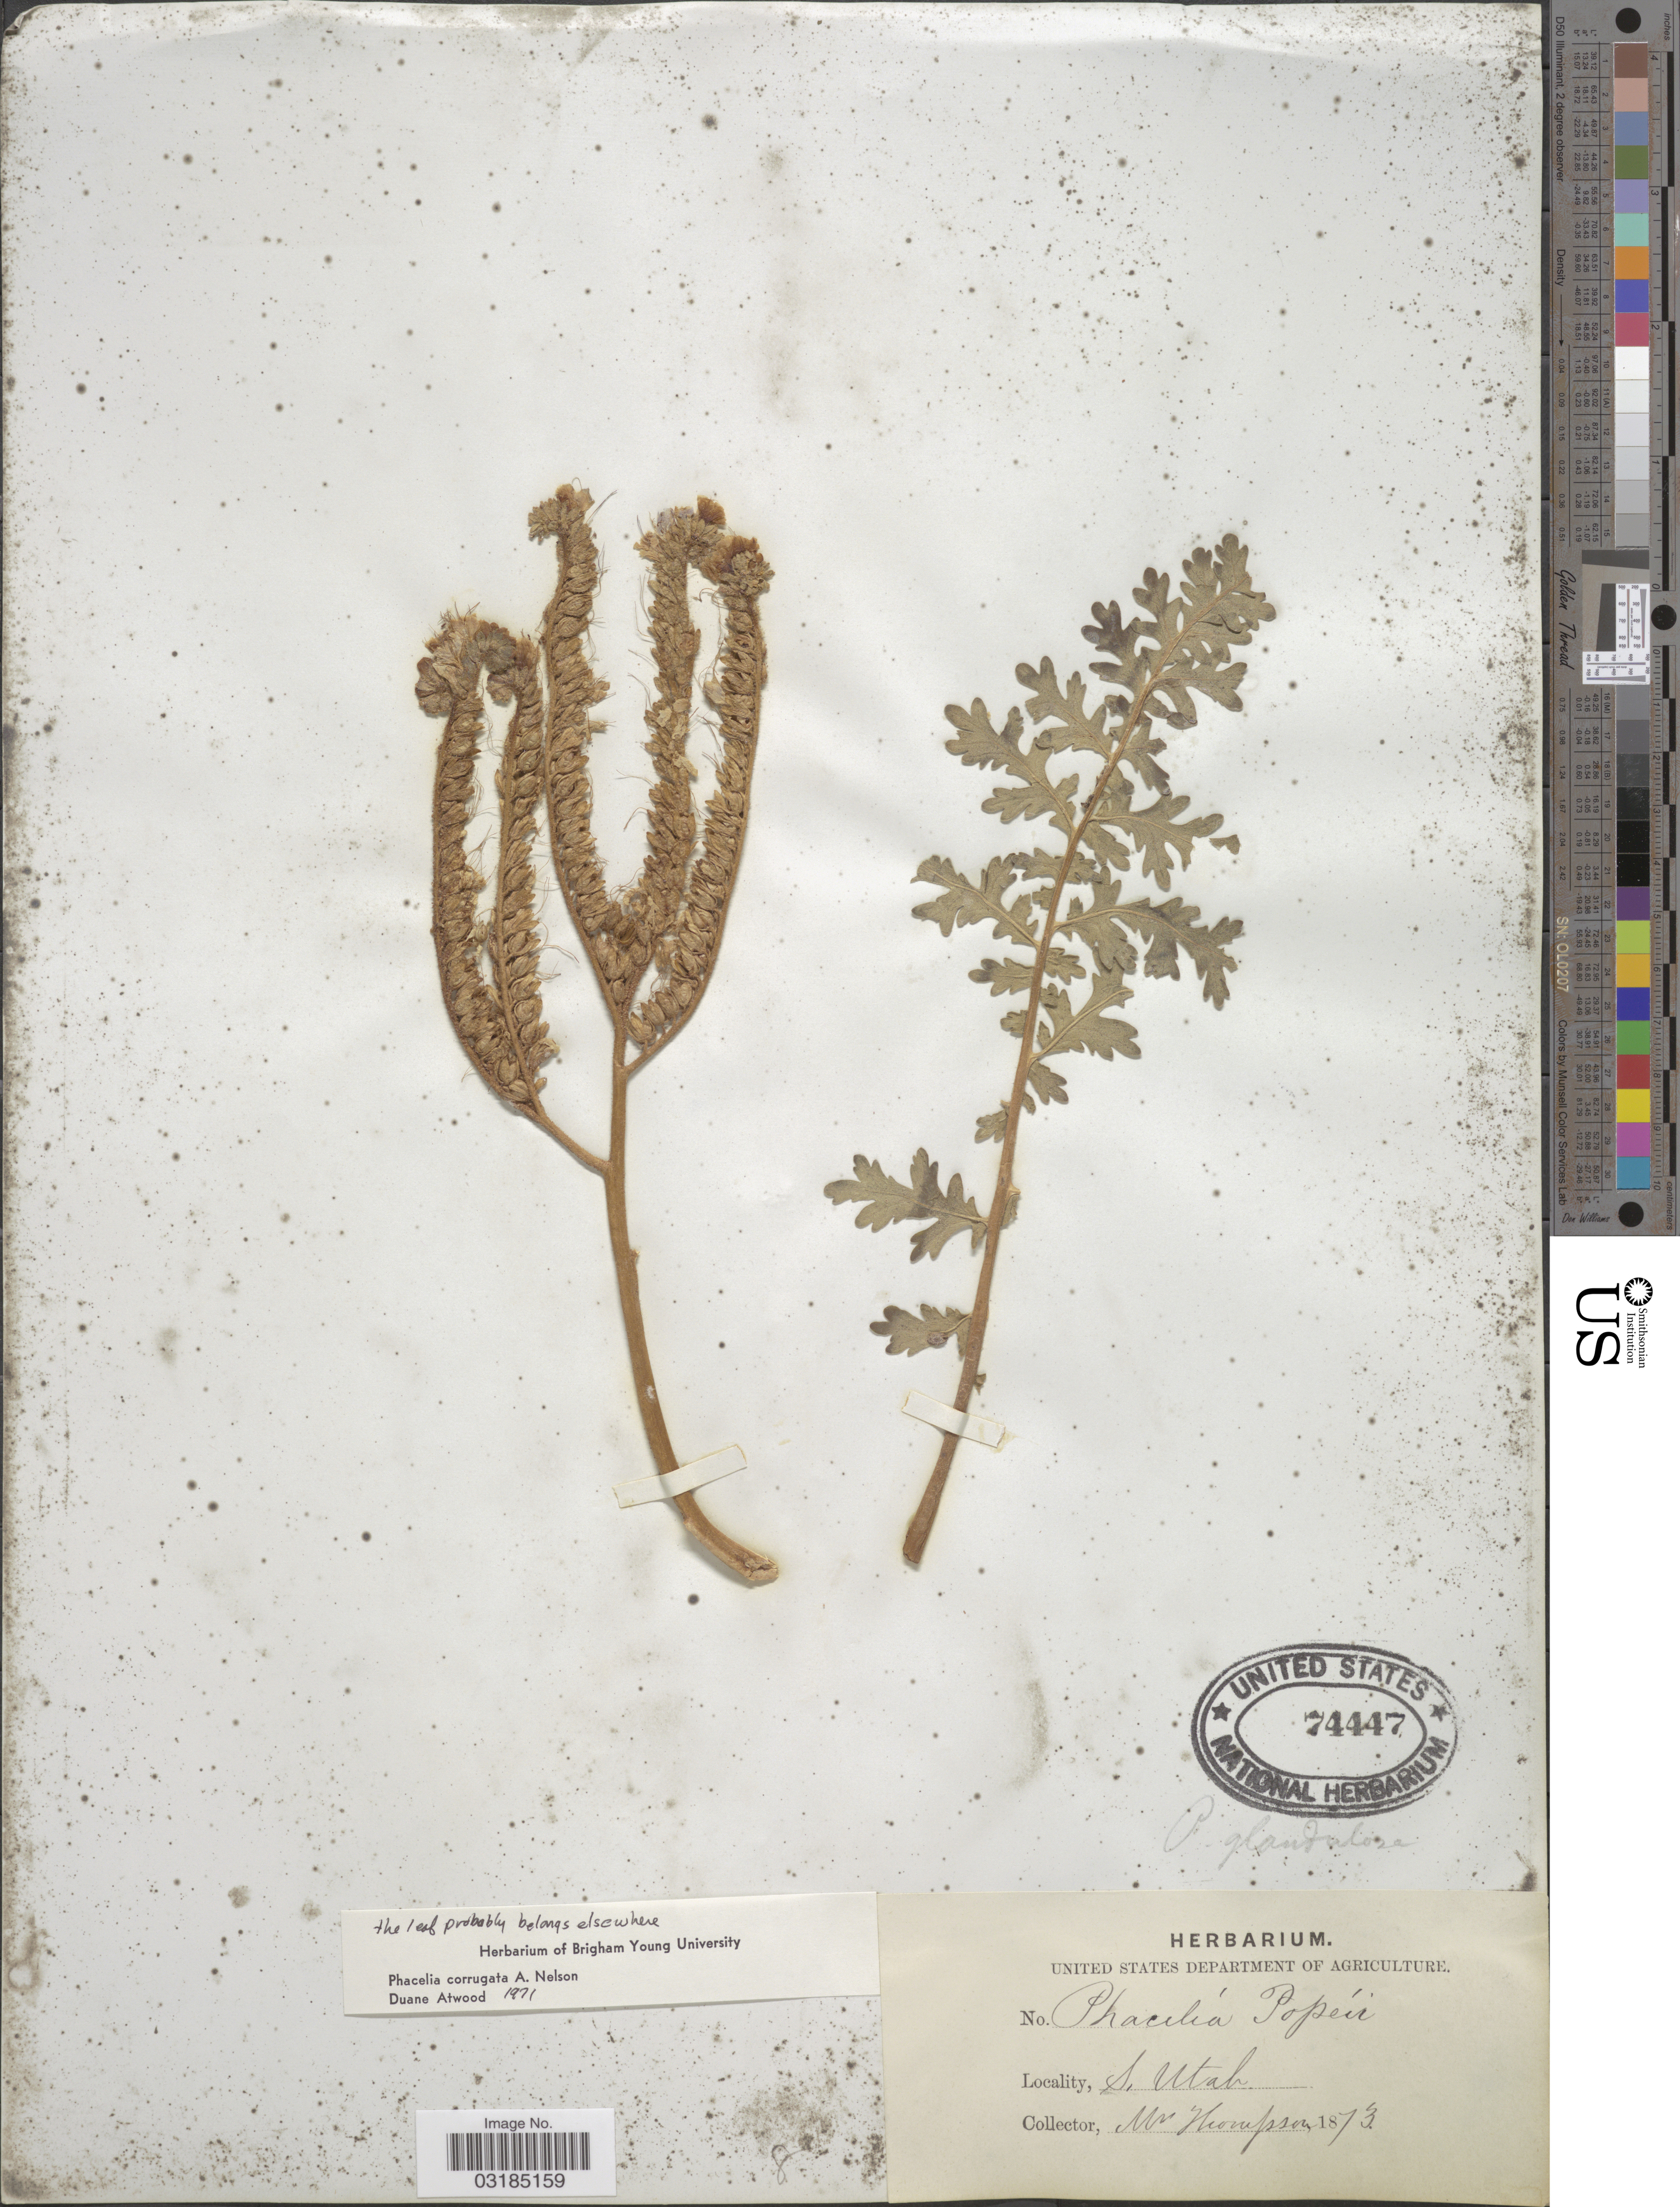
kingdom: Plantae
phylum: Tracheophyta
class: Magnoliopsida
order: Boraginales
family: Hydrophyllaceae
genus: Phacelia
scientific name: Phacelia corrugata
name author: A. Nelson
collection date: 1873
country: United States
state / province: Utah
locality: S. Utah.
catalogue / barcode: US 74447